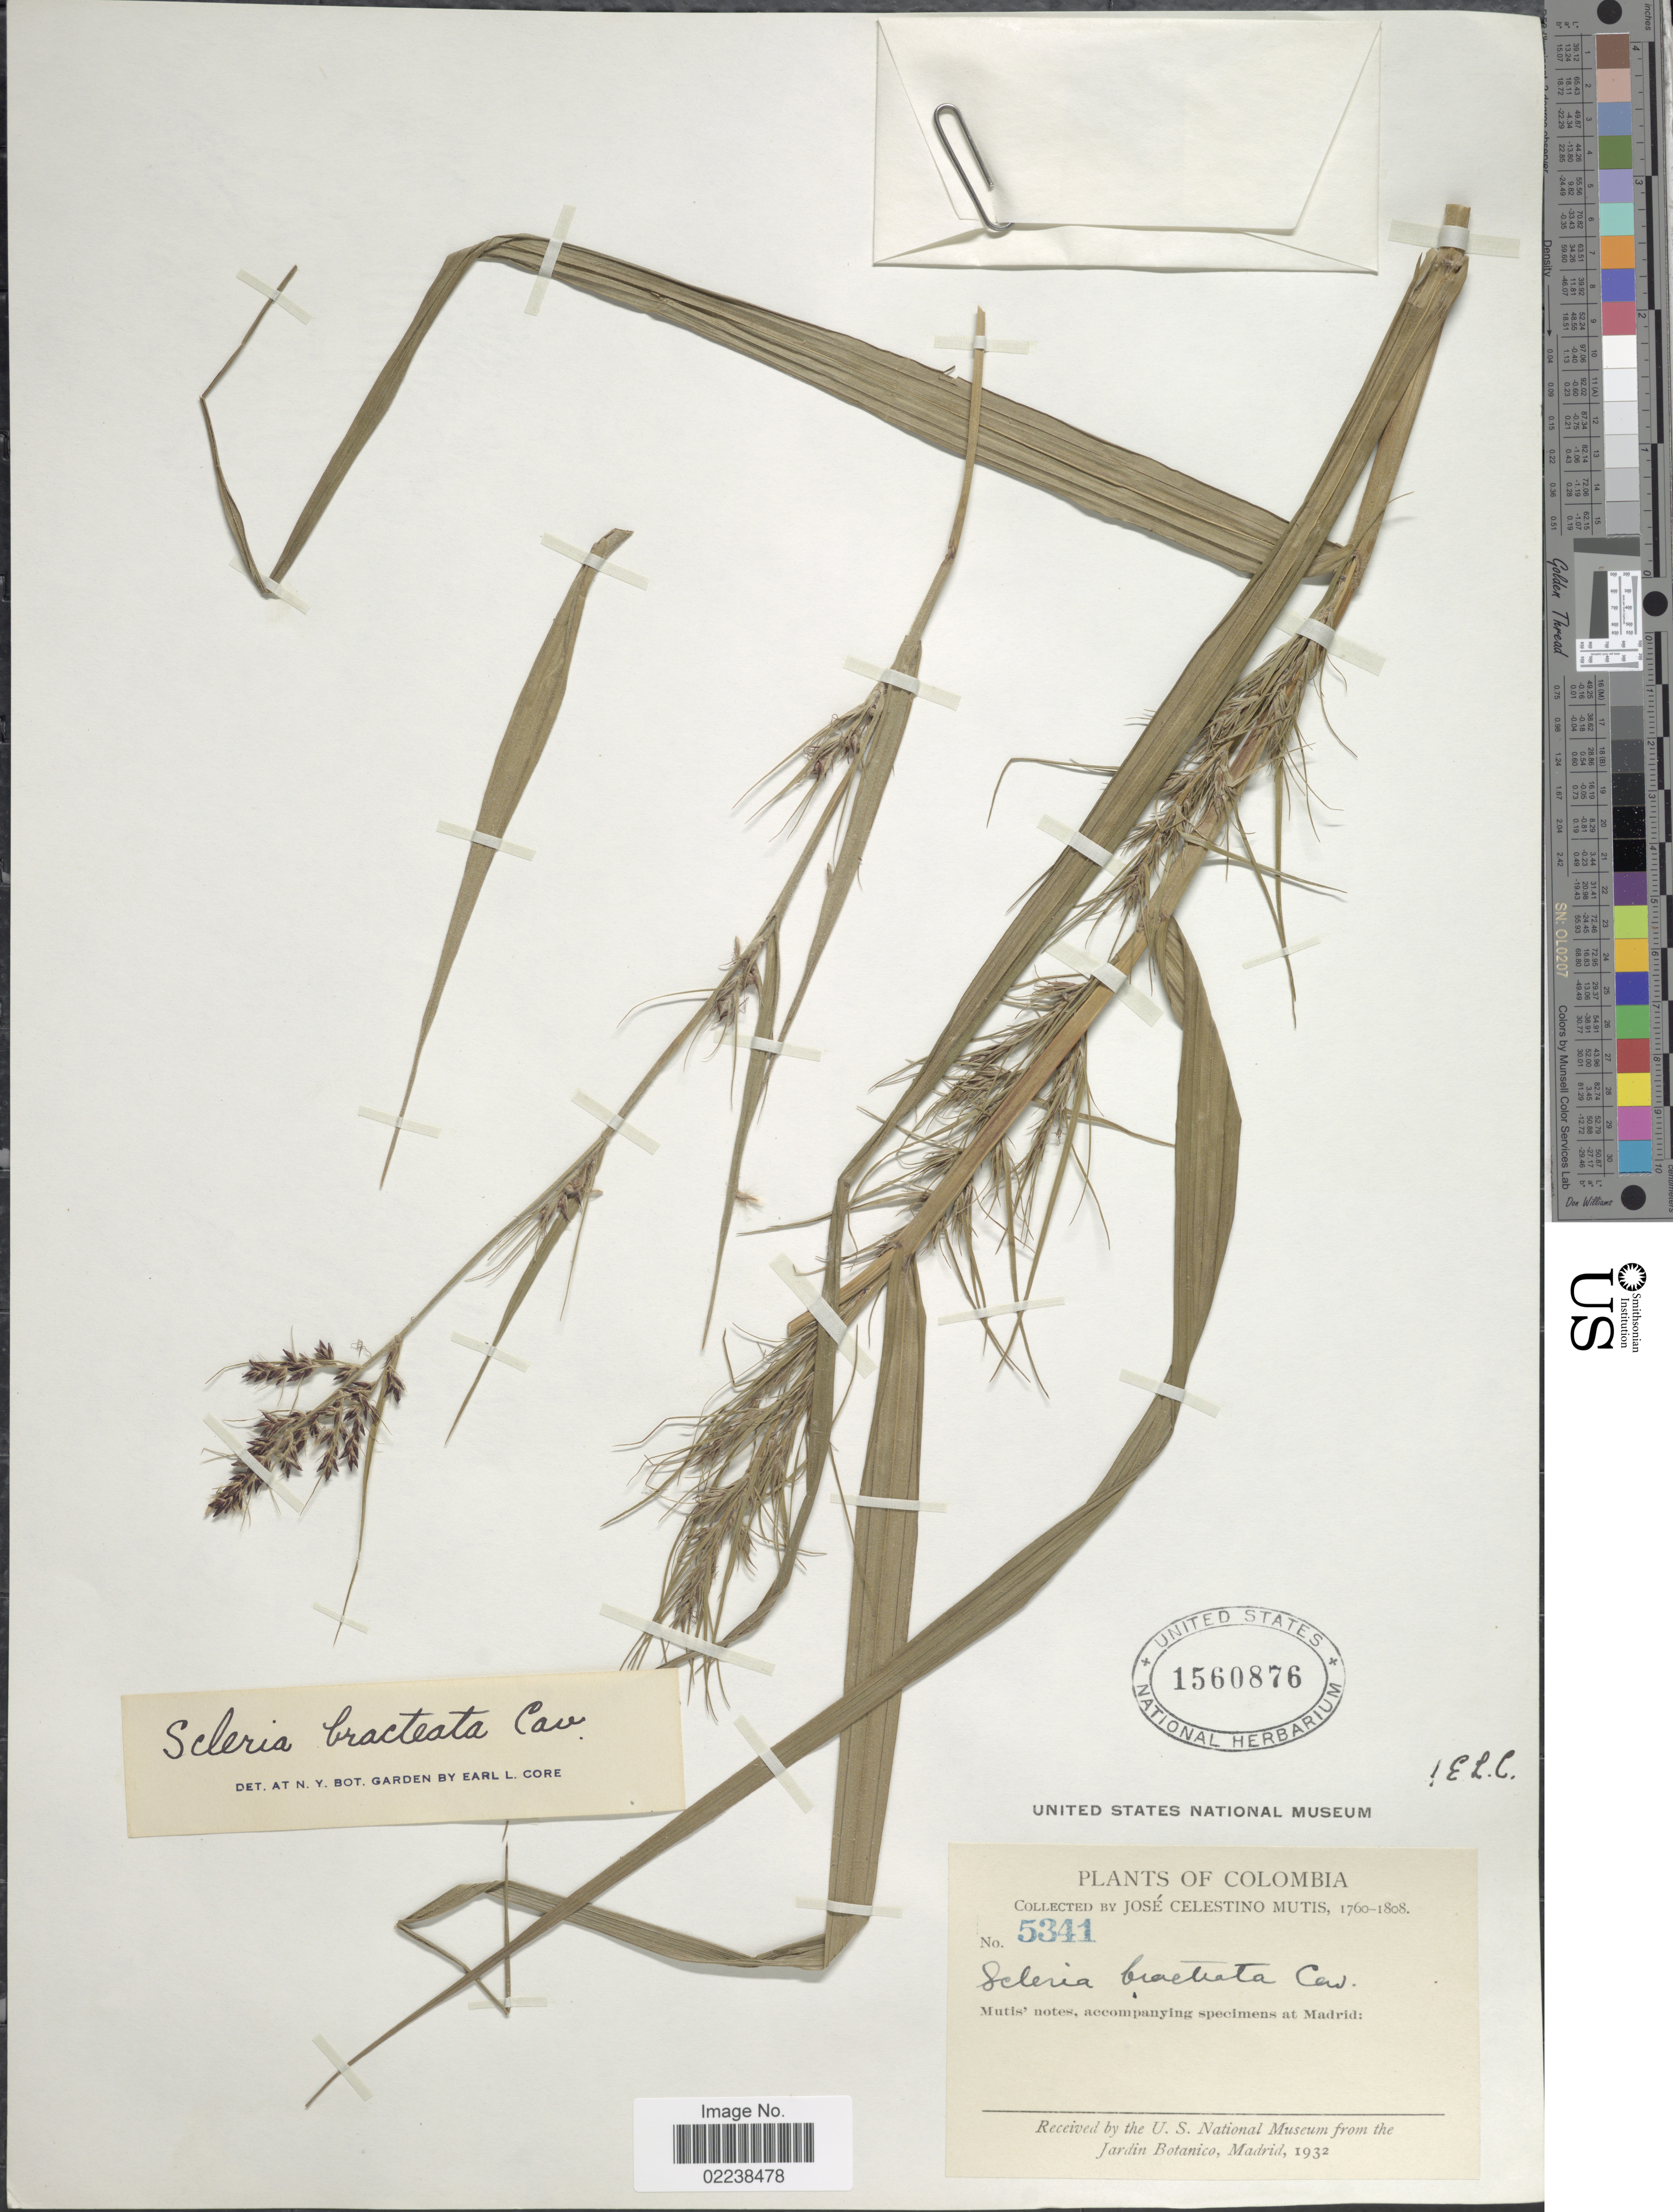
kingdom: Plantae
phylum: Tracheophyta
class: Liliopsida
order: Poales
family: Cyperaceae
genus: Scleria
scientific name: Scleria bracteata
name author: Cav.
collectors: J. C. B. Mutis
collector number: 5341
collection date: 1760/1808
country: Colombia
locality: Colombia,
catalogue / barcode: US 1560876